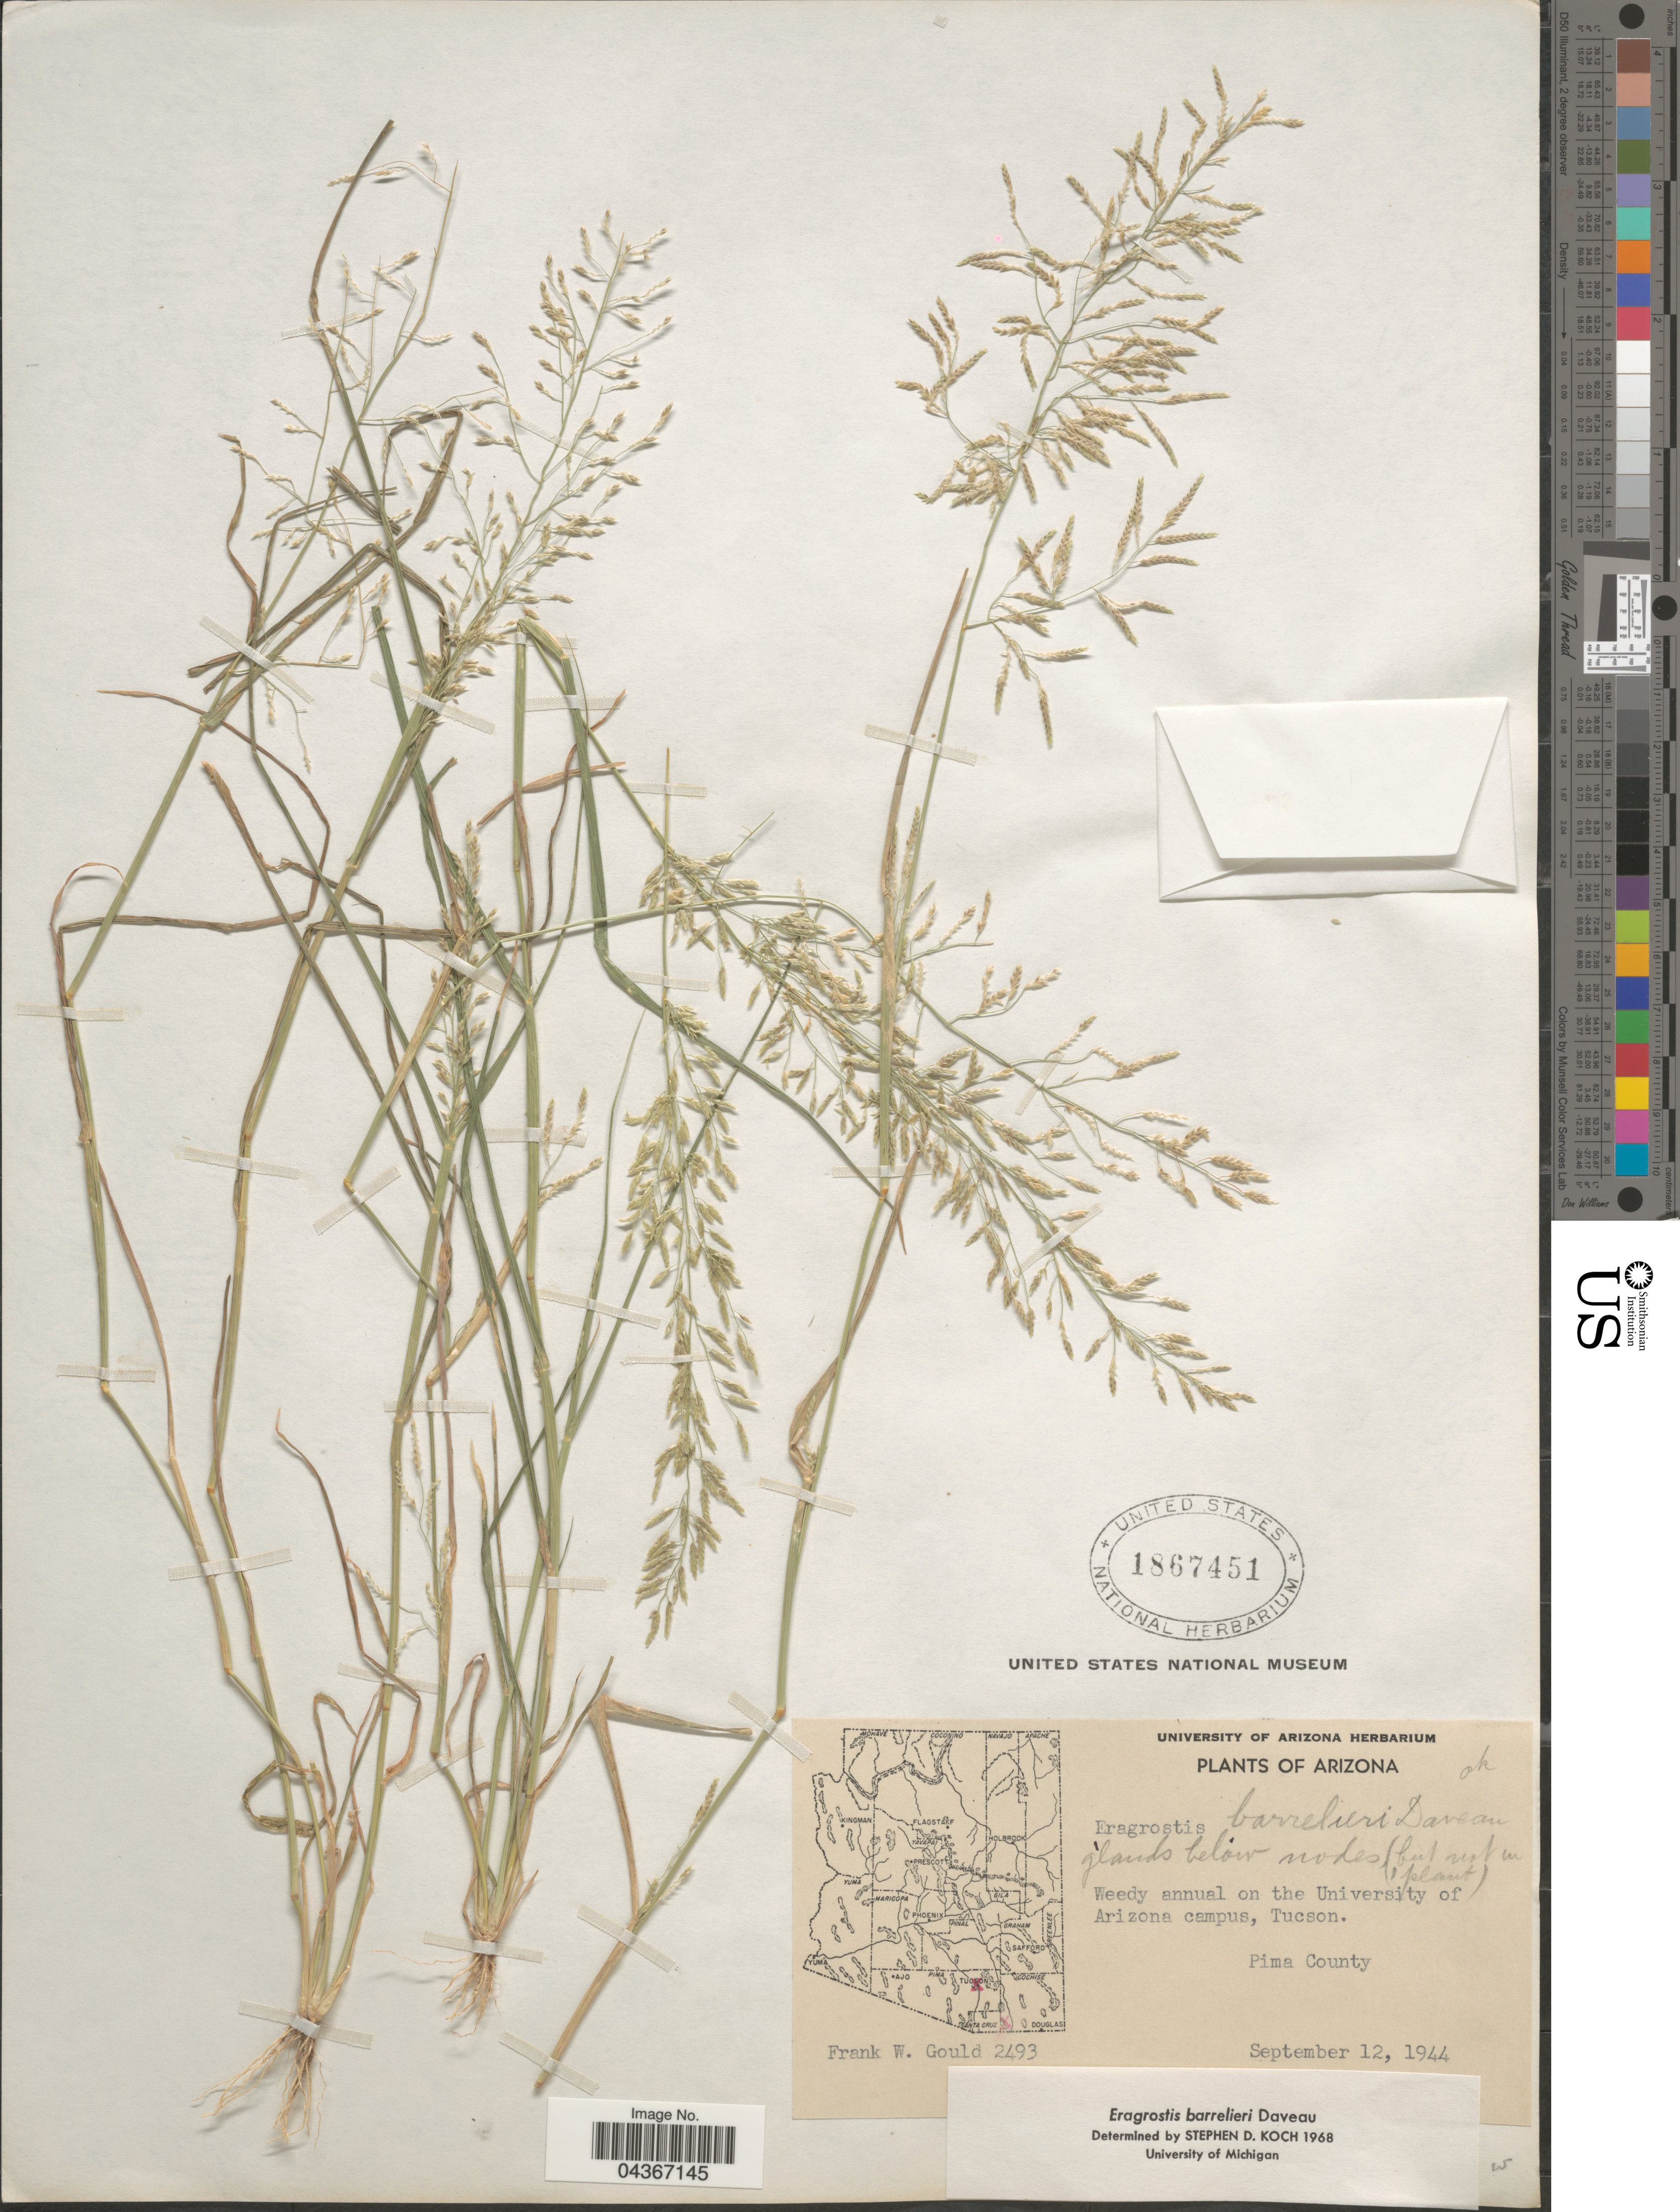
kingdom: Plantae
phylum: Tracheophyta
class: Liliopsida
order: Poales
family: Poaceae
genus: Eragrostis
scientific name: Eragrostis barrelieri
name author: Daveau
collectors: F. W. Gould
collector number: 2493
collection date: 1944-09-12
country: United States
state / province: Arizona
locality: On the University of Arizona campus, Tucson. Pima County.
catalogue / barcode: US 1867451